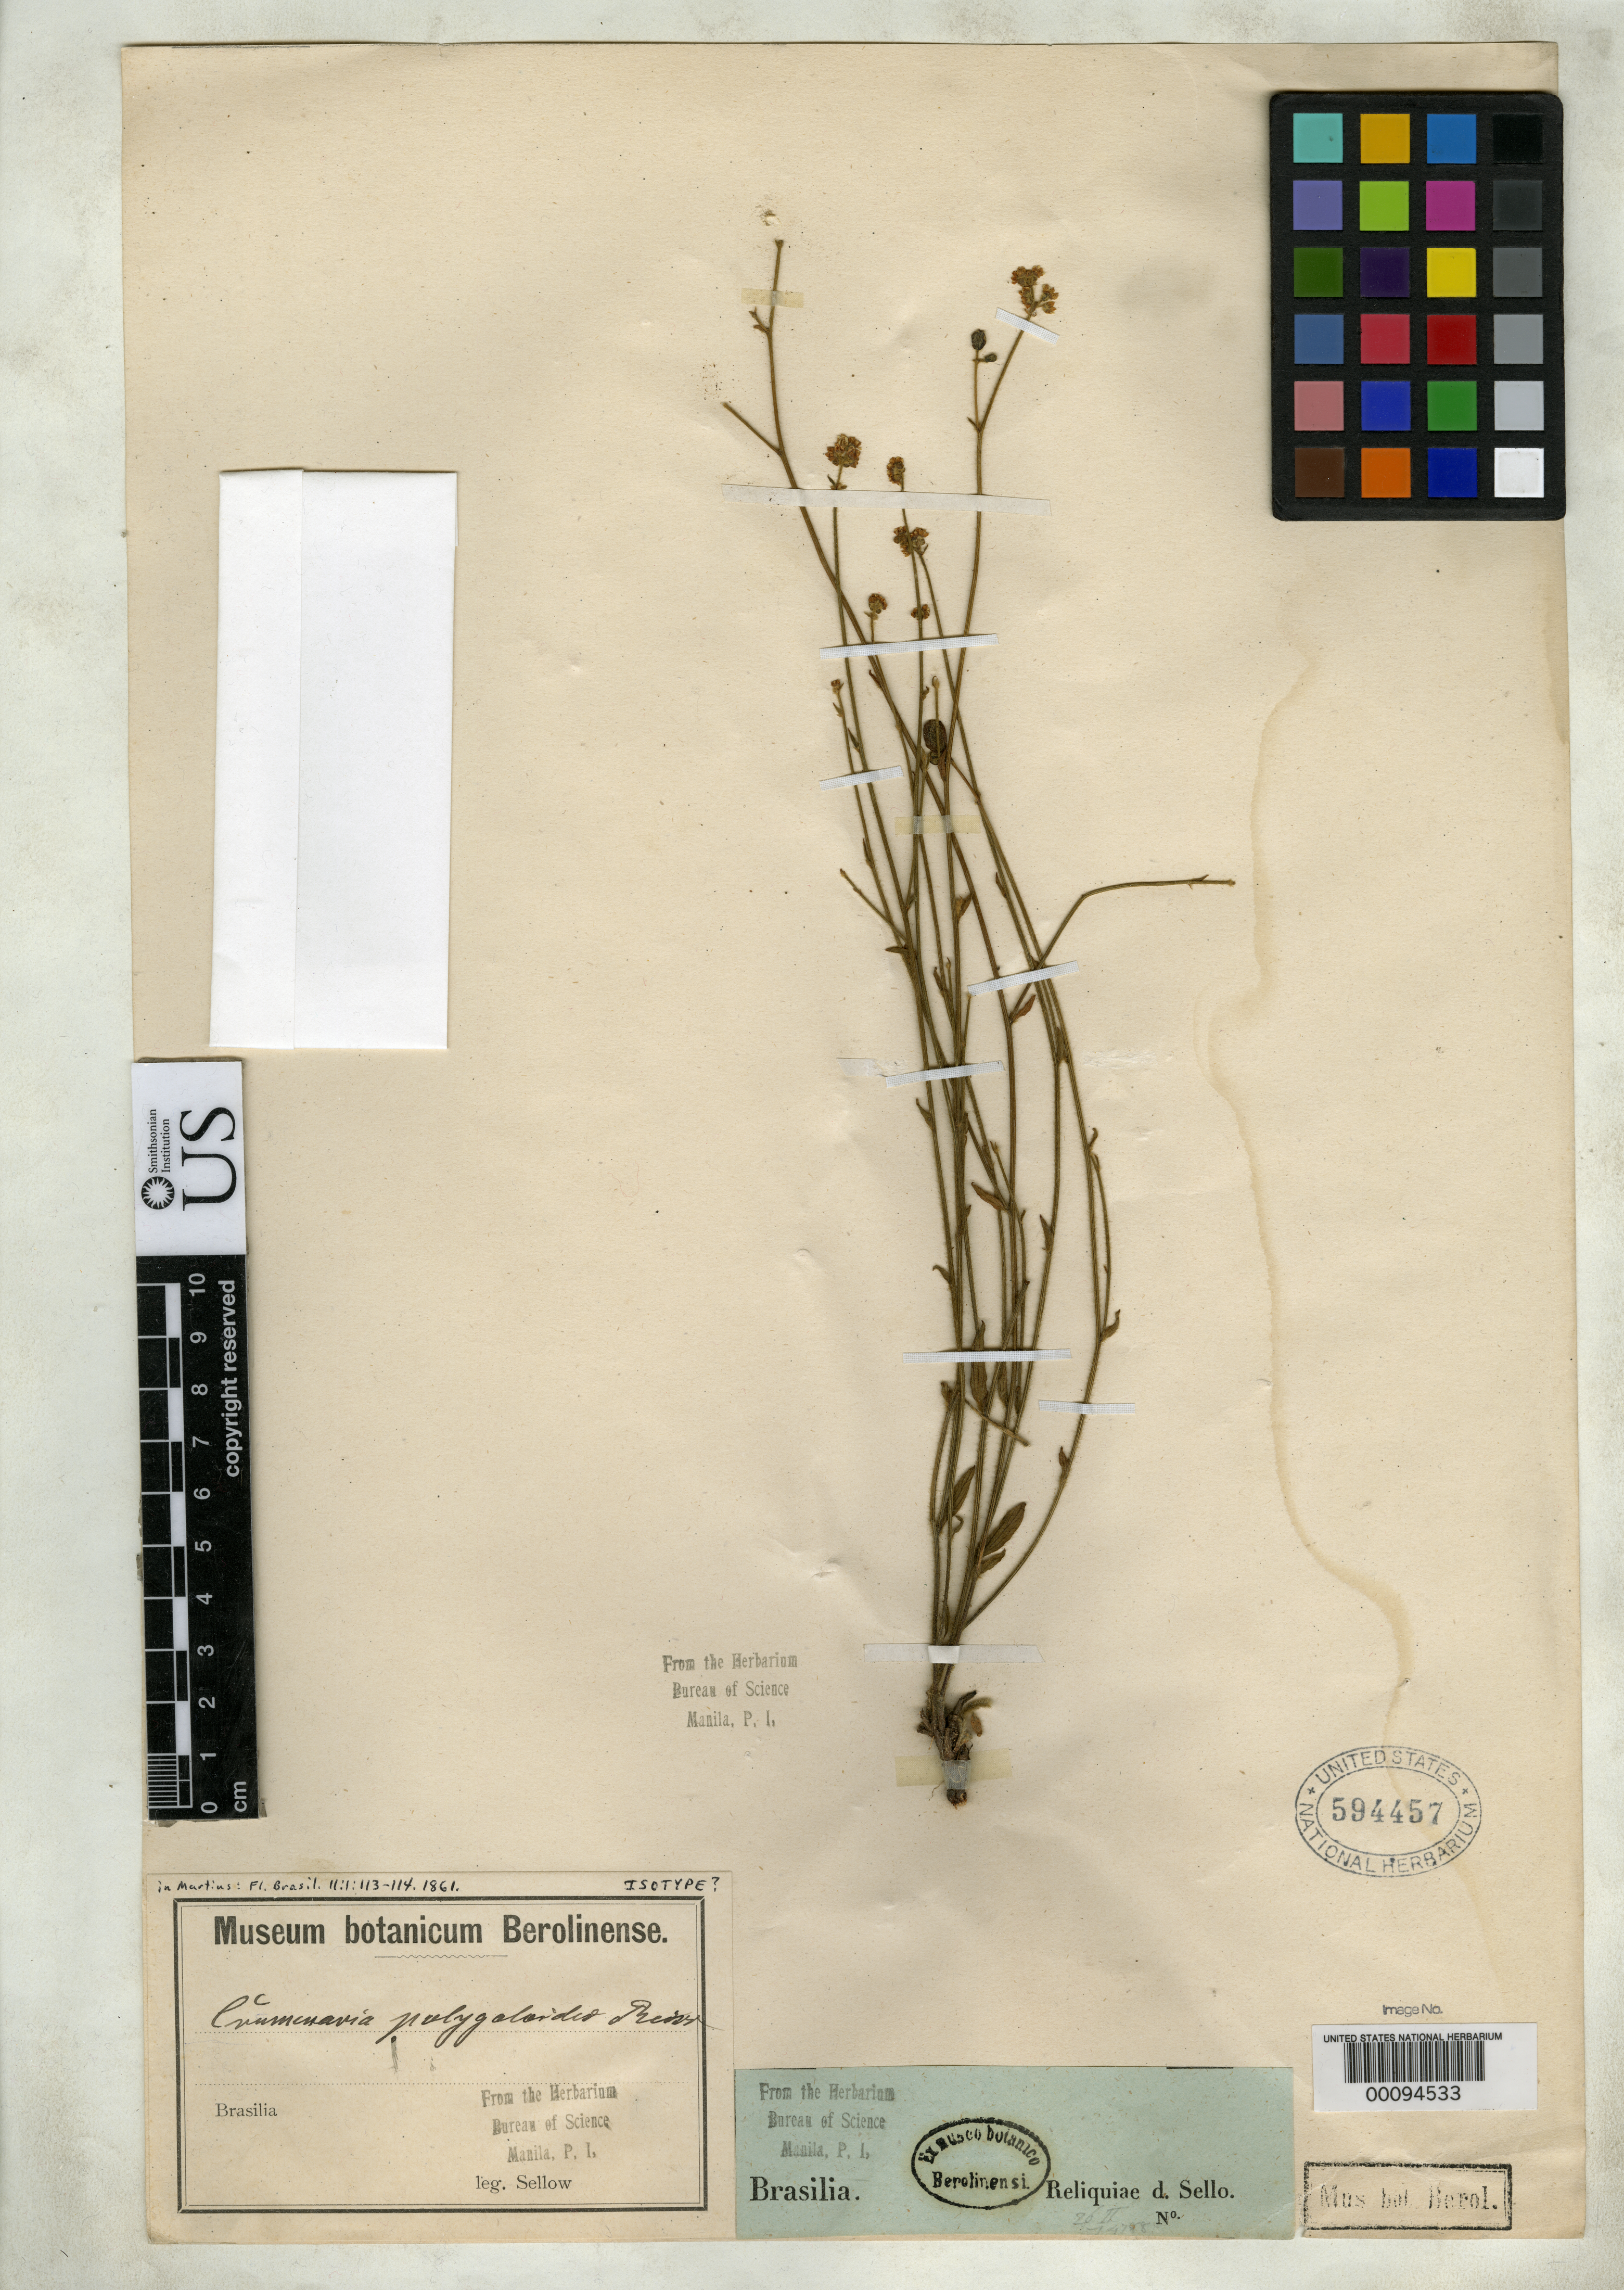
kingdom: Plantae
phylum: Tracheophyta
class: Magnoliopsida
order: Rosales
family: Rhamnaceae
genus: Crumenaria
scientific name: Crumenaria polygaloides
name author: Reissek in Mart.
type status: Possible Isotype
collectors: F. Sellow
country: Brazil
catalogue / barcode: US 594457